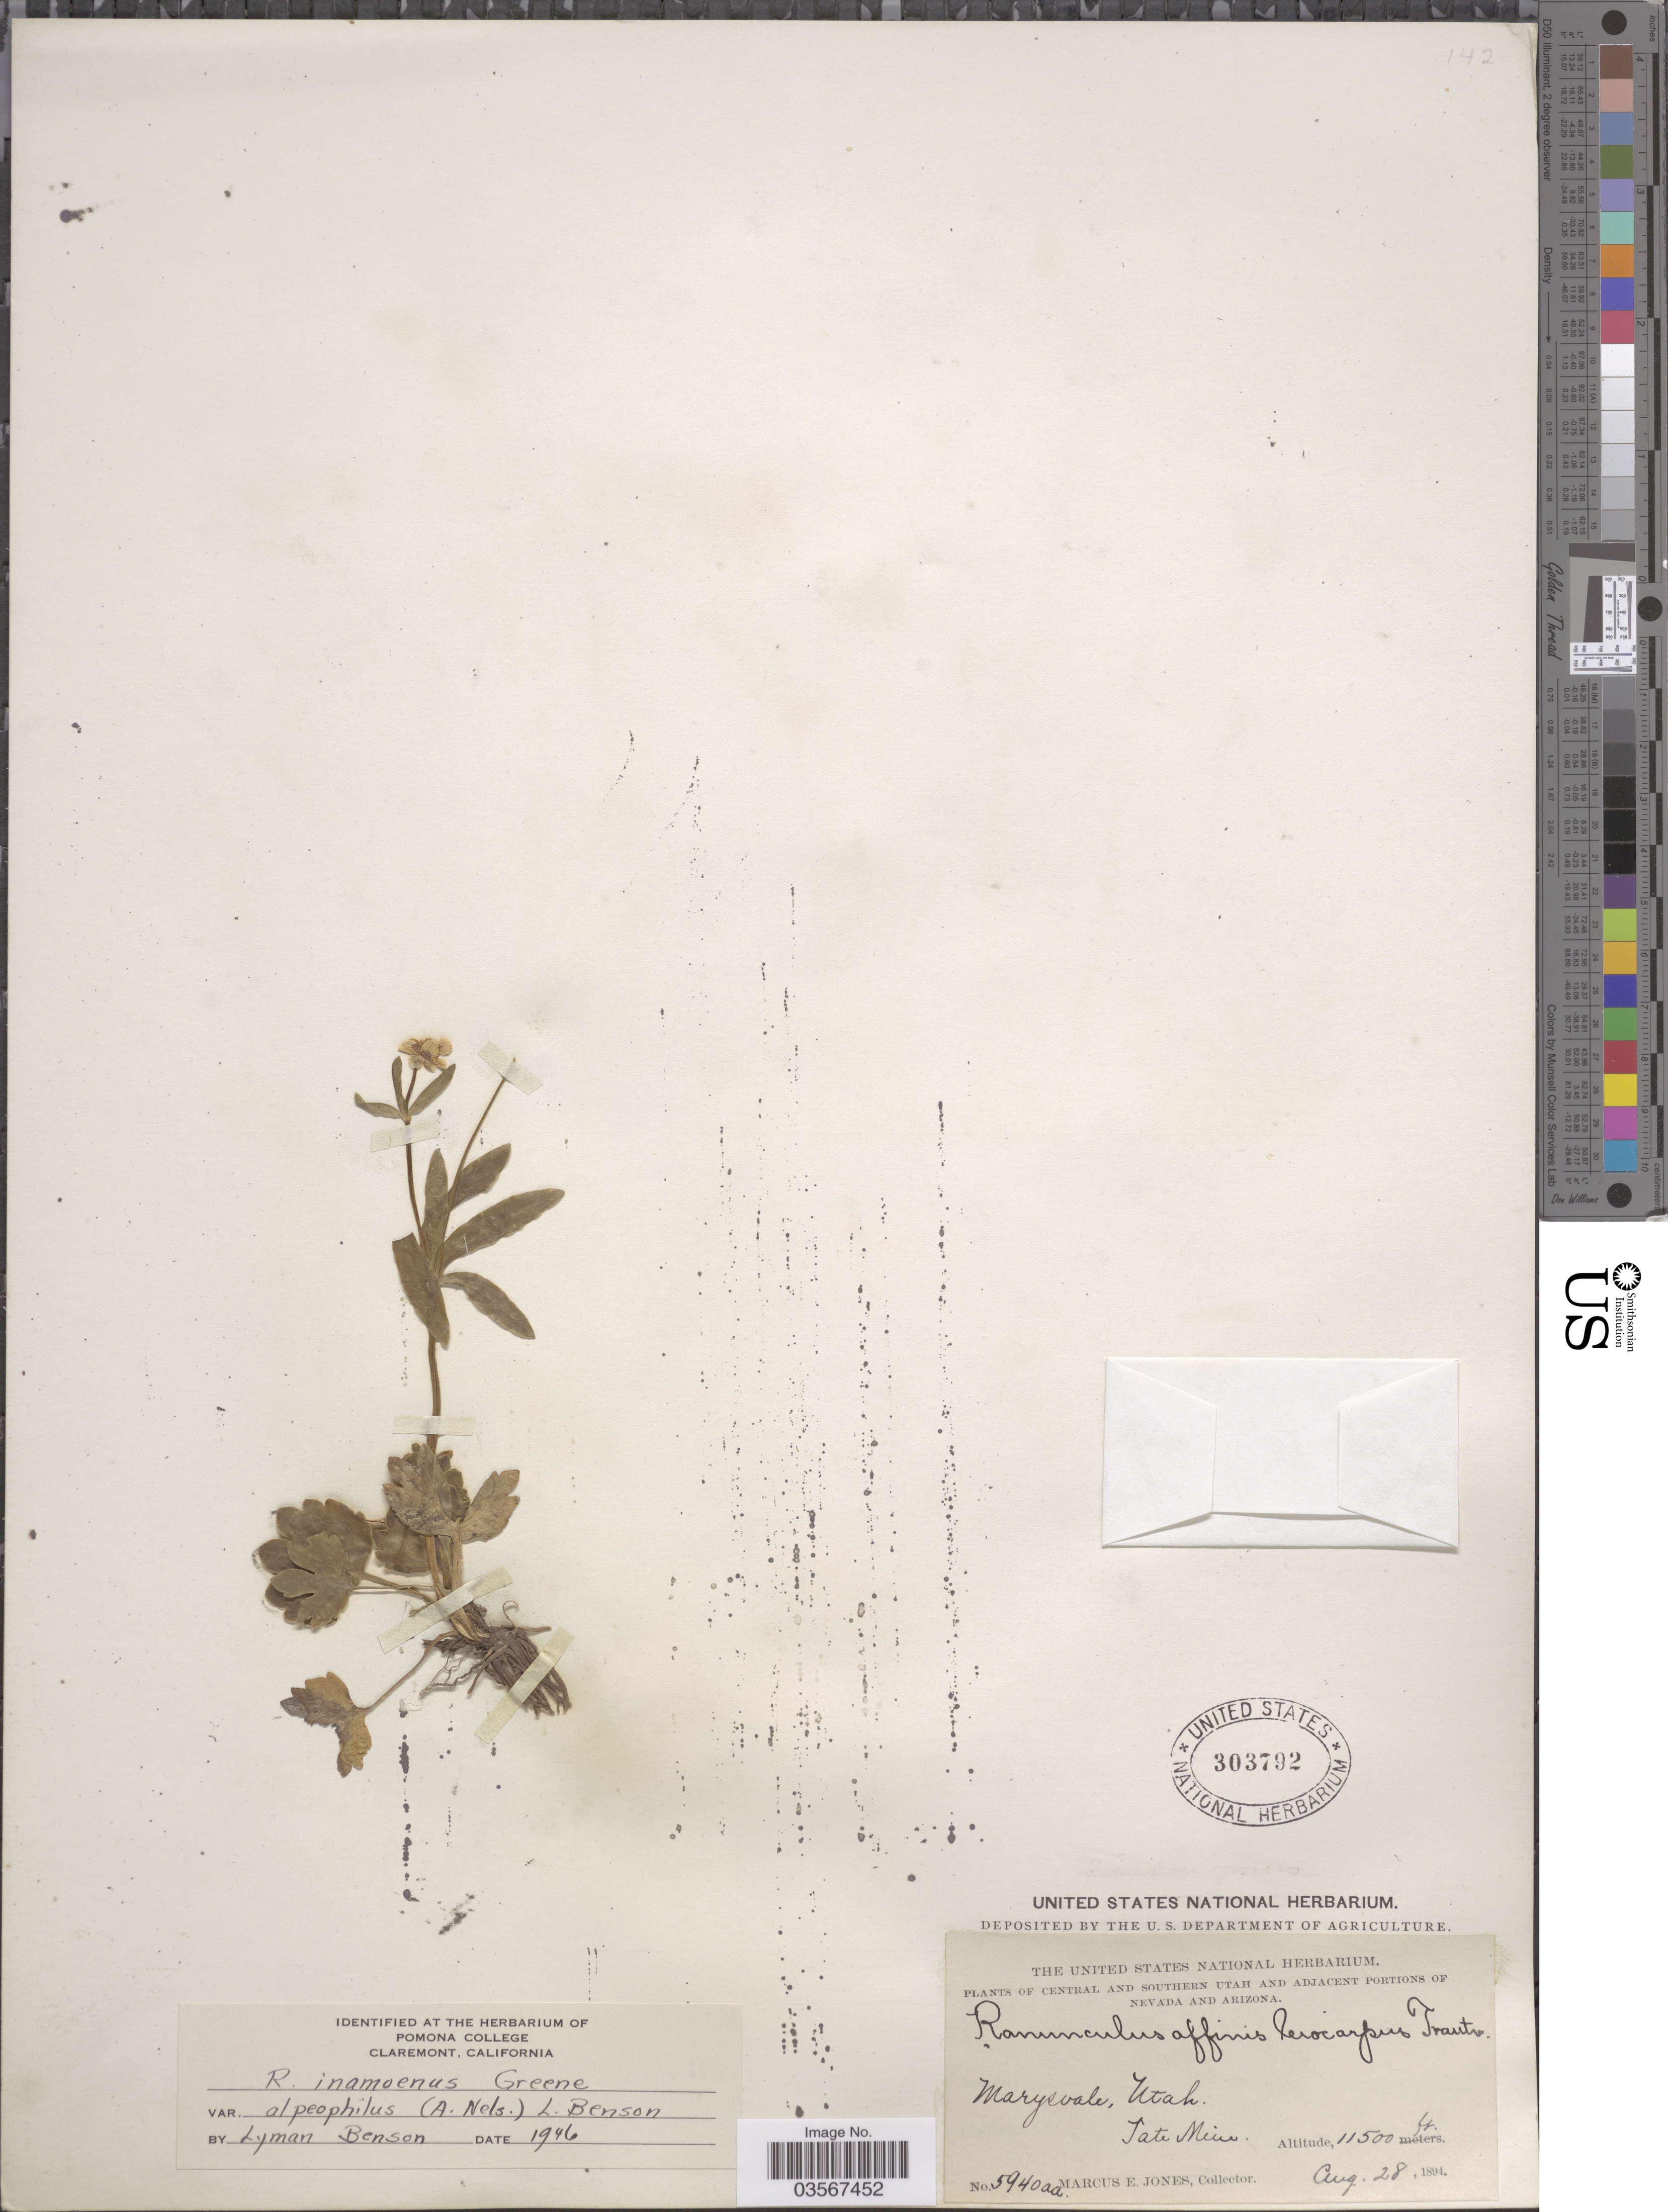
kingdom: Plantae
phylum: Tracheophyta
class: Magnoliopsida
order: Ranunculales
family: Ranunculaceae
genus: Ranunculus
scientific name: Ranunculus inamoenus var. alpeophilus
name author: (A. Nelson) L.D. Benson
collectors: M. E. Jones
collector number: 5940aa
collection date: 1894-08-28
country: United States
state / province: Utah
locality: Central and Southern Utah. Marysvale. Tate Mine.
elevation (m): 3505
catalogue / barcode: US 303792